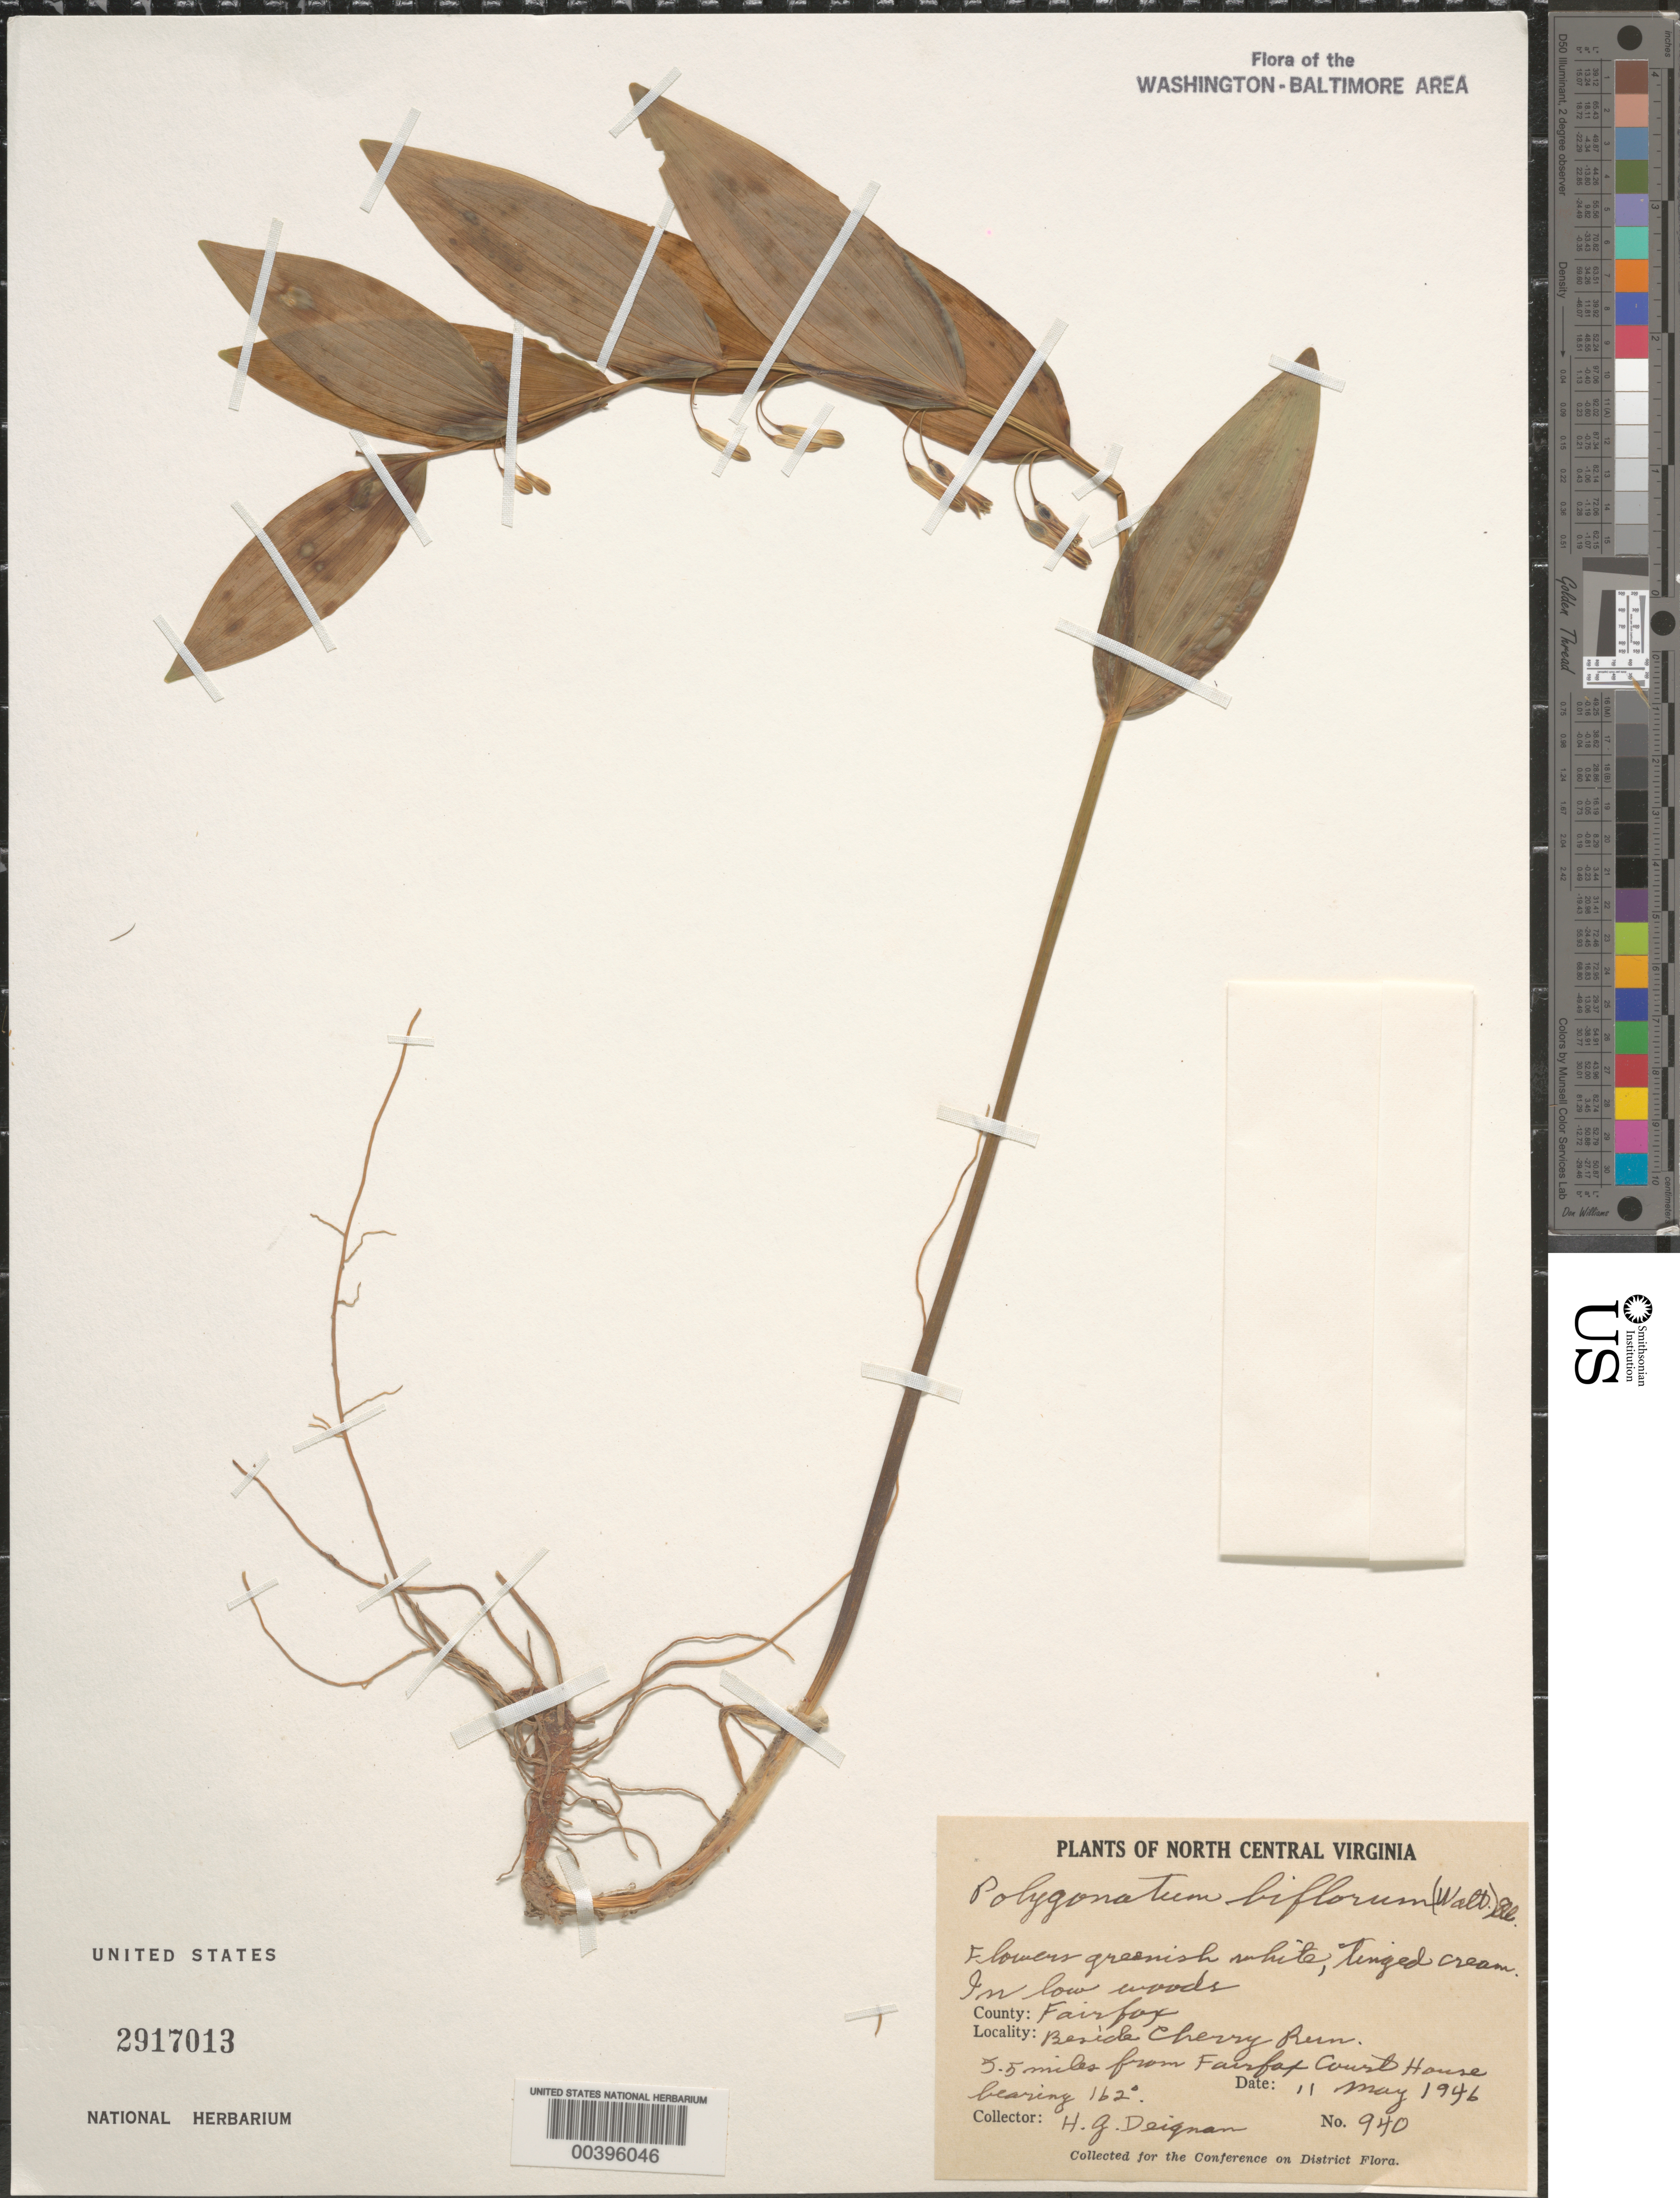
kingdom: Plantae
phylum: Tracheophyta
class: Liliopsida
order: Asparagales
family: Asparagaceae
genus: Polygonatum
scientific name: Polygonatum biflorum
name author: (Walter) Elliott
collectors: H. Deignan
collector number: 940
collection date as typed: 11 May 1946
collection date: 1946-05-11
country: United States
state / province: Virginia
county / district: Fairfax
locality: Cherry Run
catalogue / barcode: US 2917013